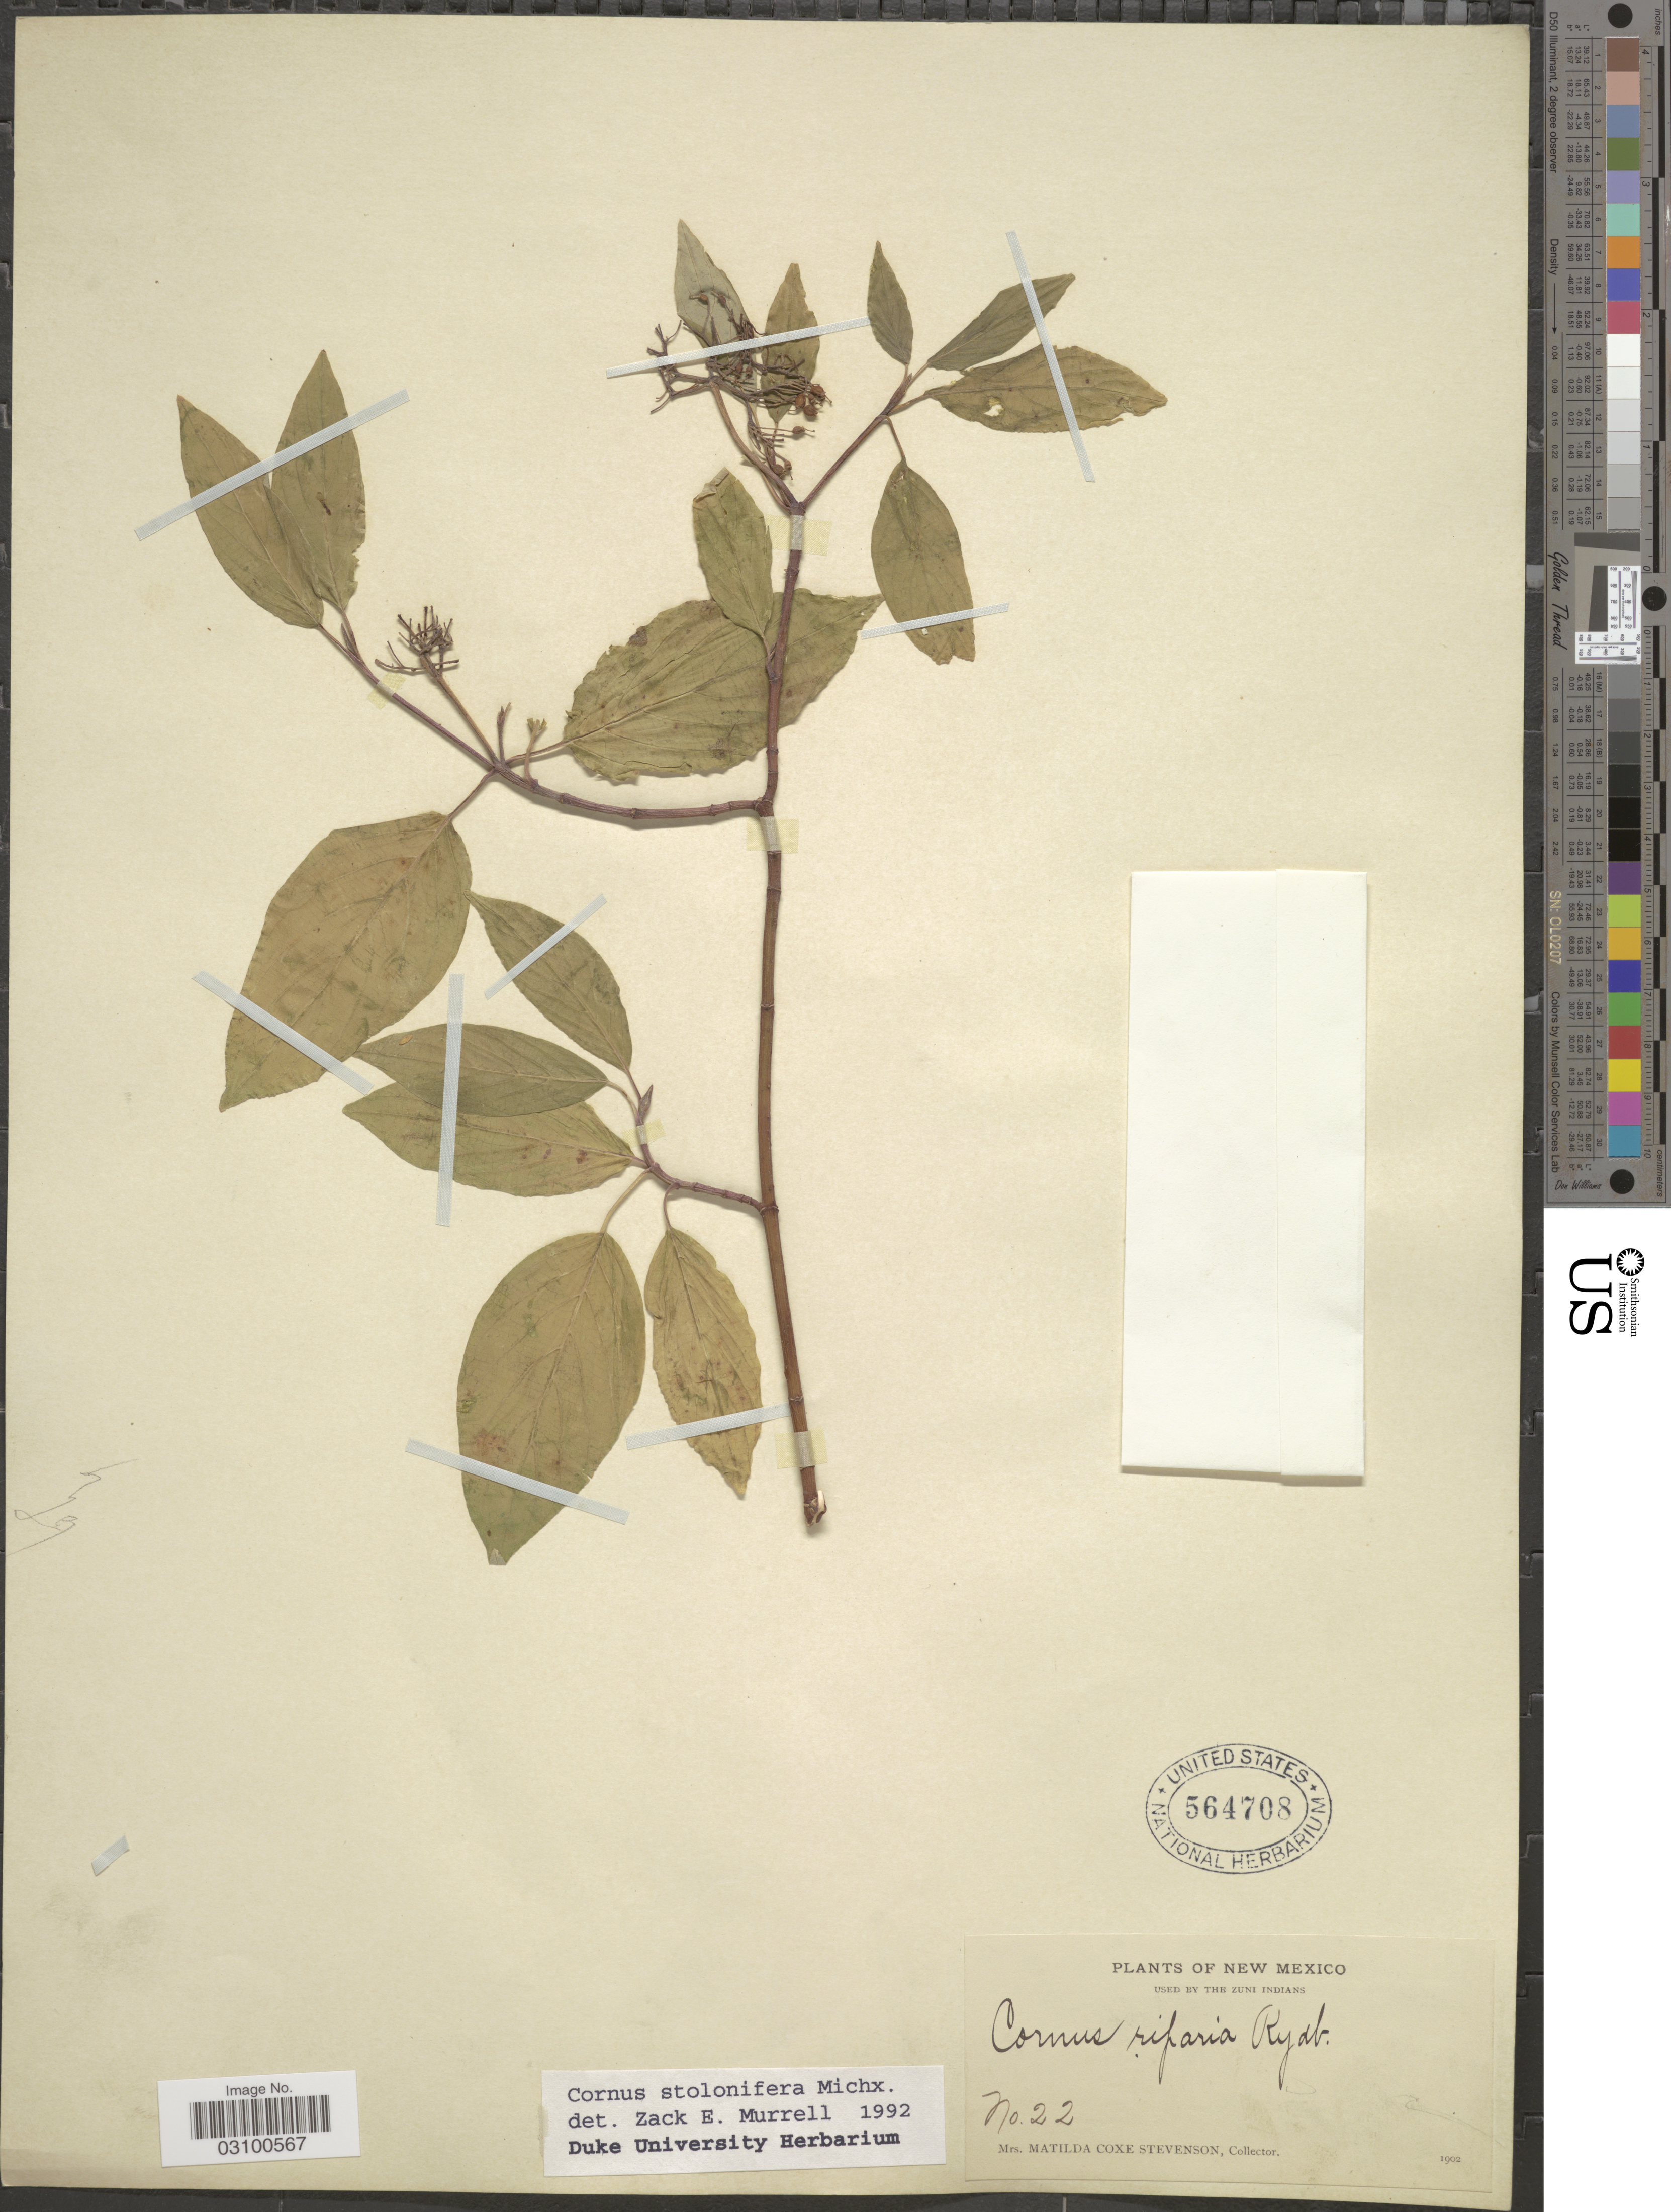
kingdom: Plantae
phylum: Tracheophyta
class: Magnoliopsida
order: Cornales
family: Cornaceae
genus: Cornus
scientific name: Cornus sericea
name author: L.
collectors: M. Stevenson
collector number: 22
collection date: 1902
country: United States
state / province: New Mexico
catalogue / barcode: US 564708